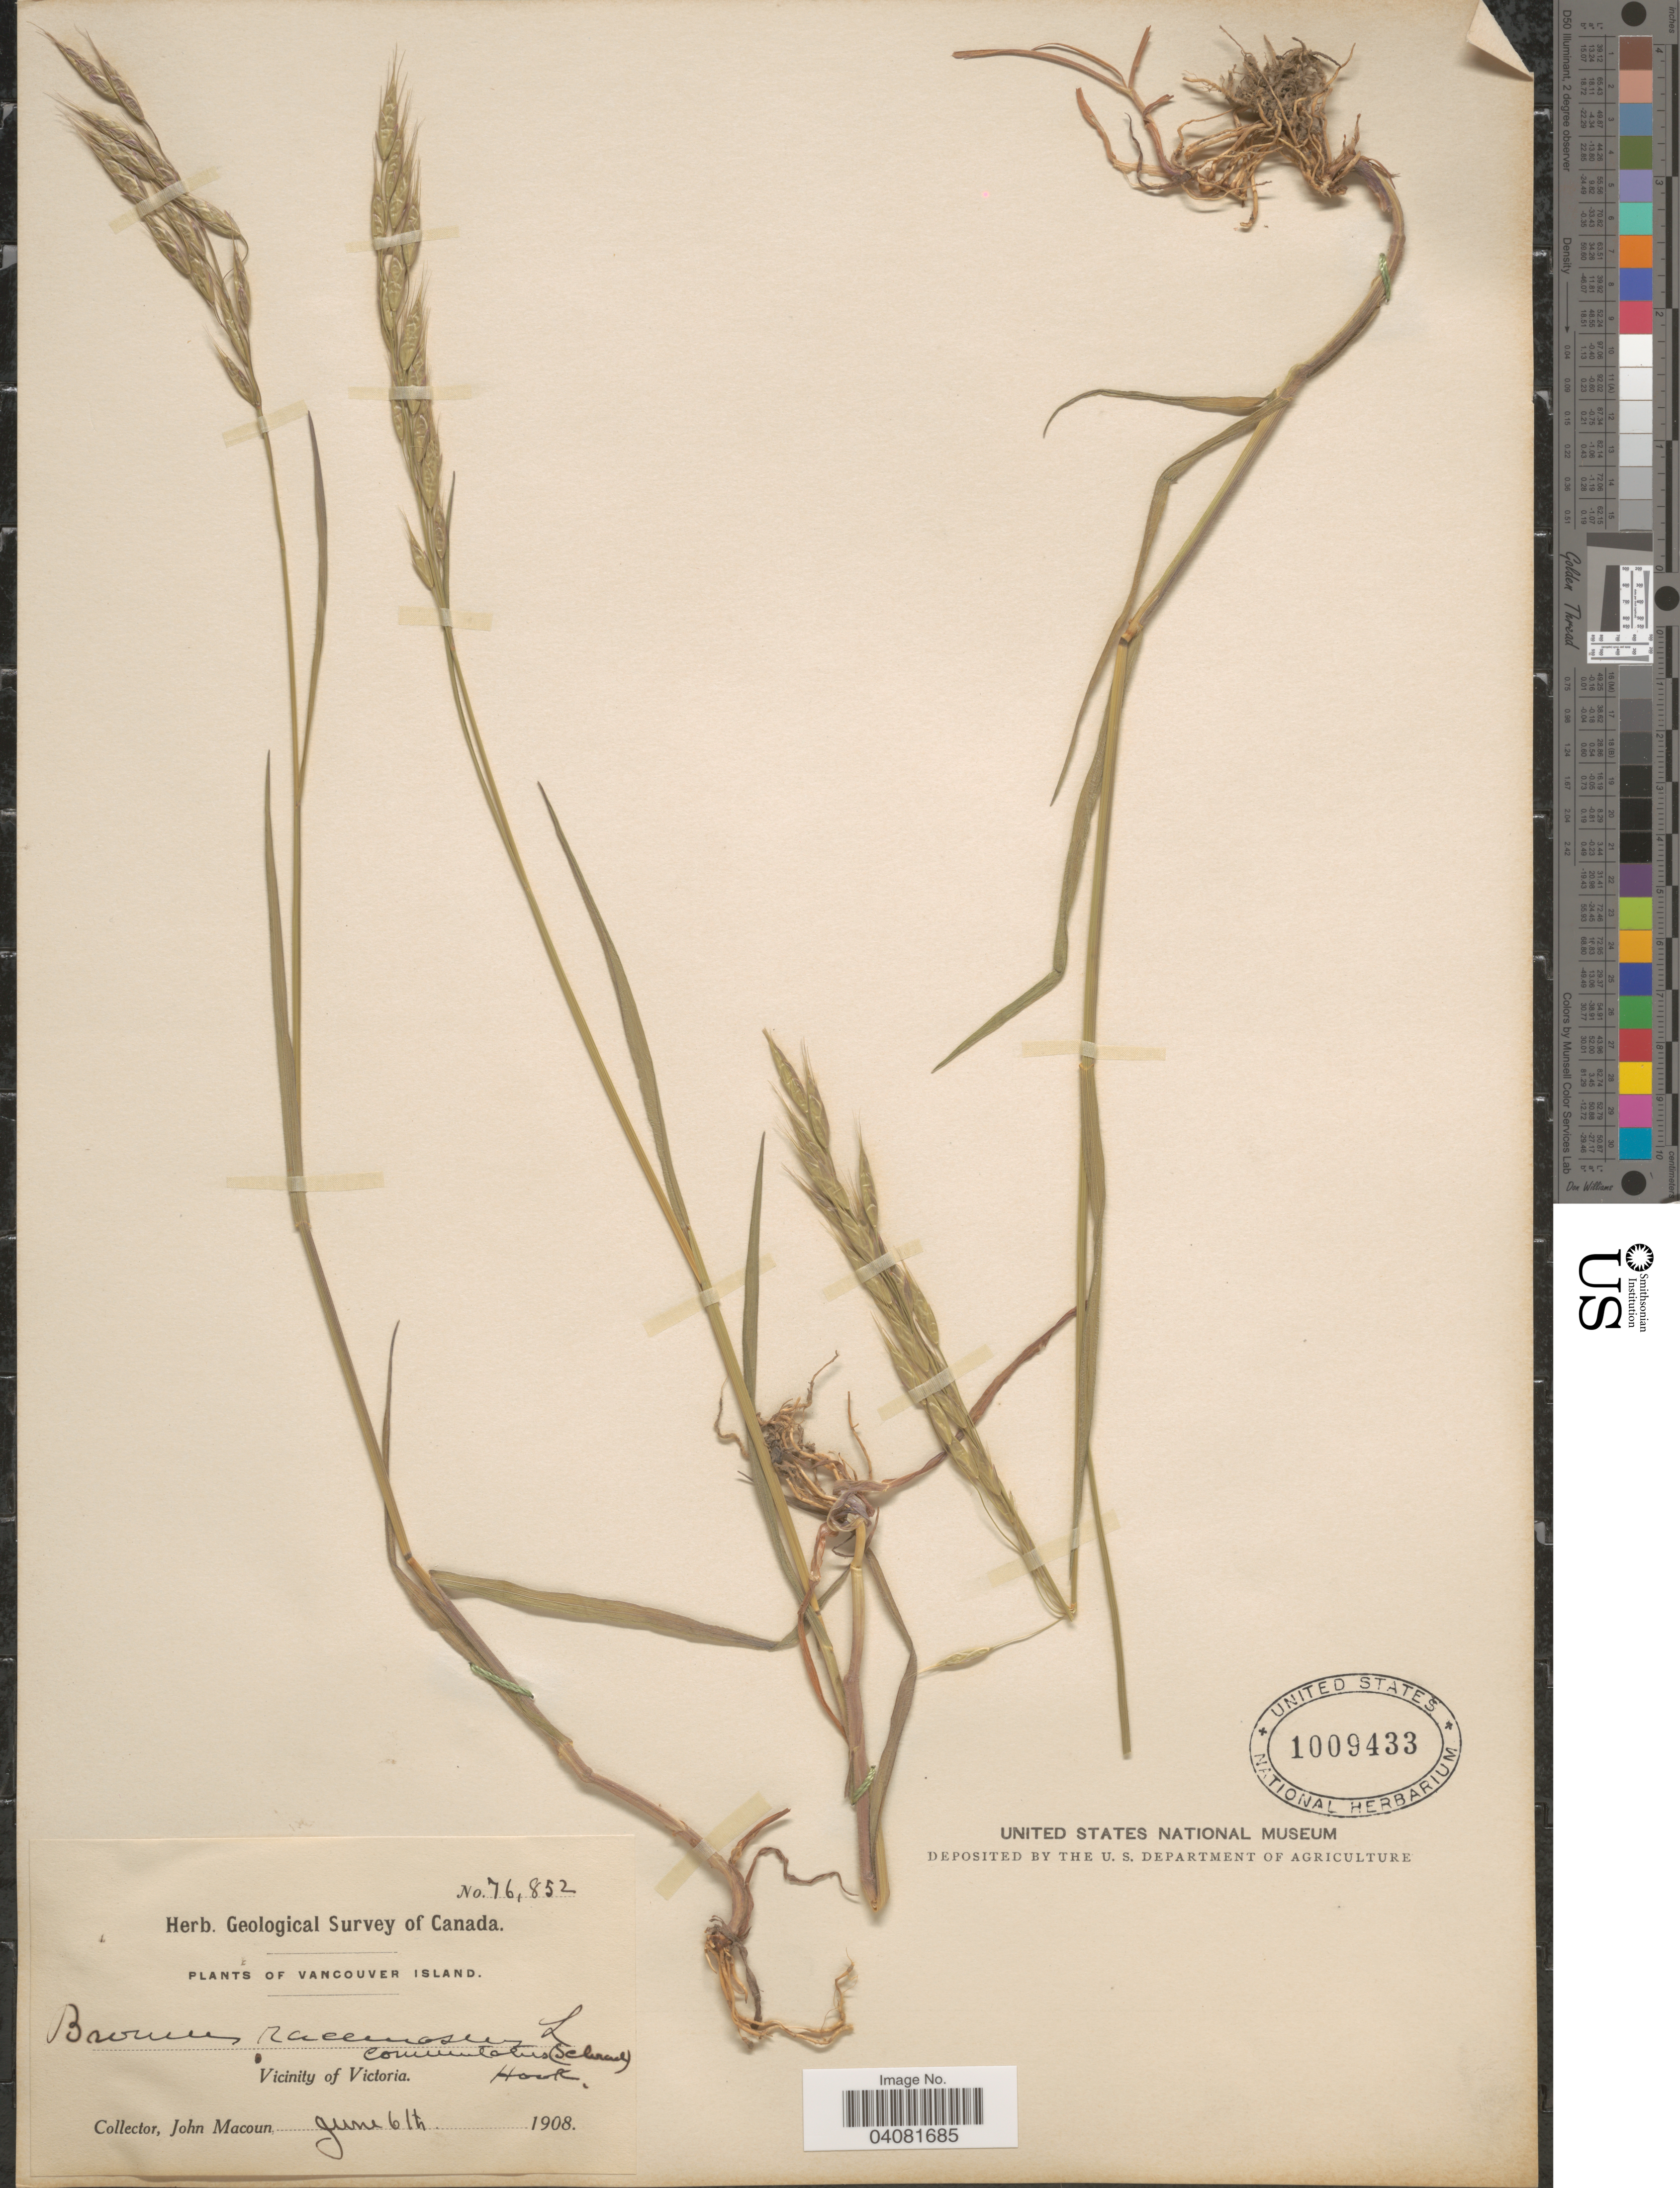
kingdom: Plantae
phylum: Tracheophyta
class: Liliopsida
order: Poales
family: Poaceae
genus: Bromus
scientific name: Bromus commutatus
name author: Schrad.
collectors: J. Macoun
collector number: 76852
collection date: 1908-06-06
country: Canada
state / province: British Columbia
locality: Herb. Geological Survey of Canada. Vancouver Island. Vicinity of Victoria.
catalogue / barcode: US 1009433